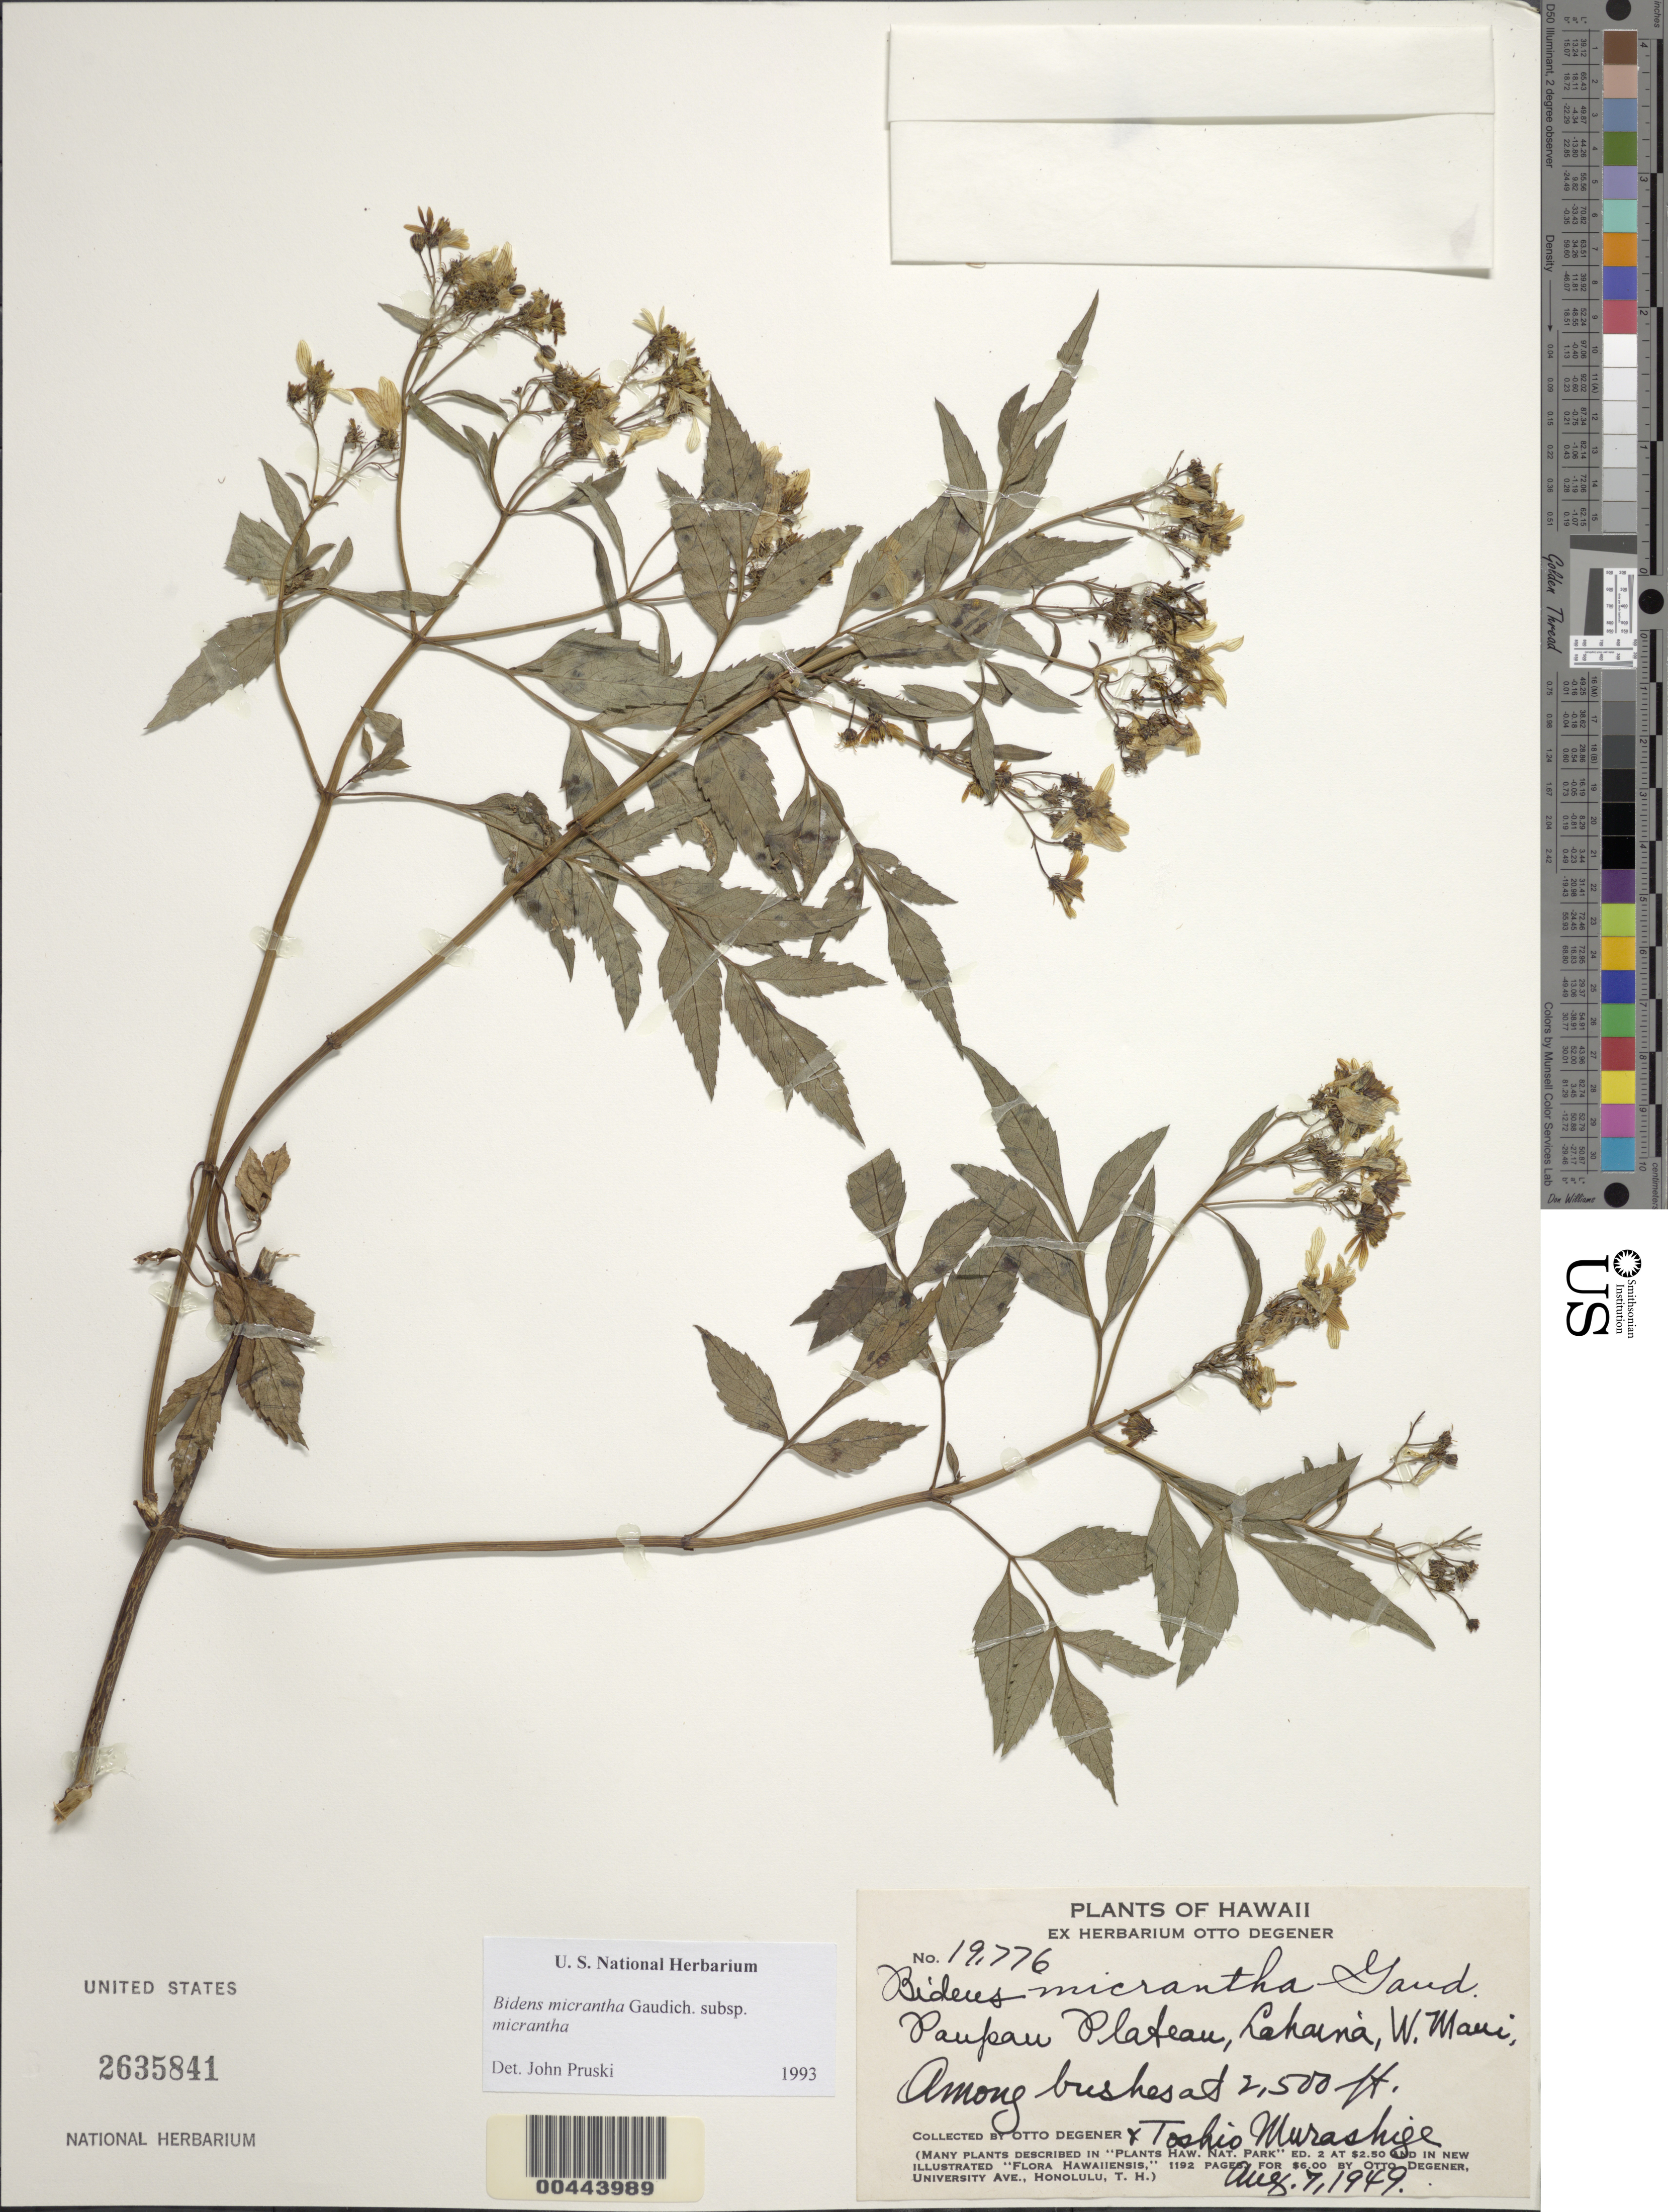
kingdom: Plantae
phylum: Tracheophyta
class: Magnoliopsida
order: Asterales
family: Asteraceae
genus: Bidens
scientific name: Bidens micrantha subsp. micrantha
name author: Gaudich. ex Cass.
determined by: Pruski, J. F.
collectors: O. Degener & T. Murashige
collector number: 19776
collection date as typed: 7 Aug 1949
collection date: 1949-08-07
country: United States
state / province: Hawaii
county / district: Maui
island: Maui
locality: Paupau Plateau, Lahaina, W Maui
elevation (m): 762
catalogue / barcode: US 2635841